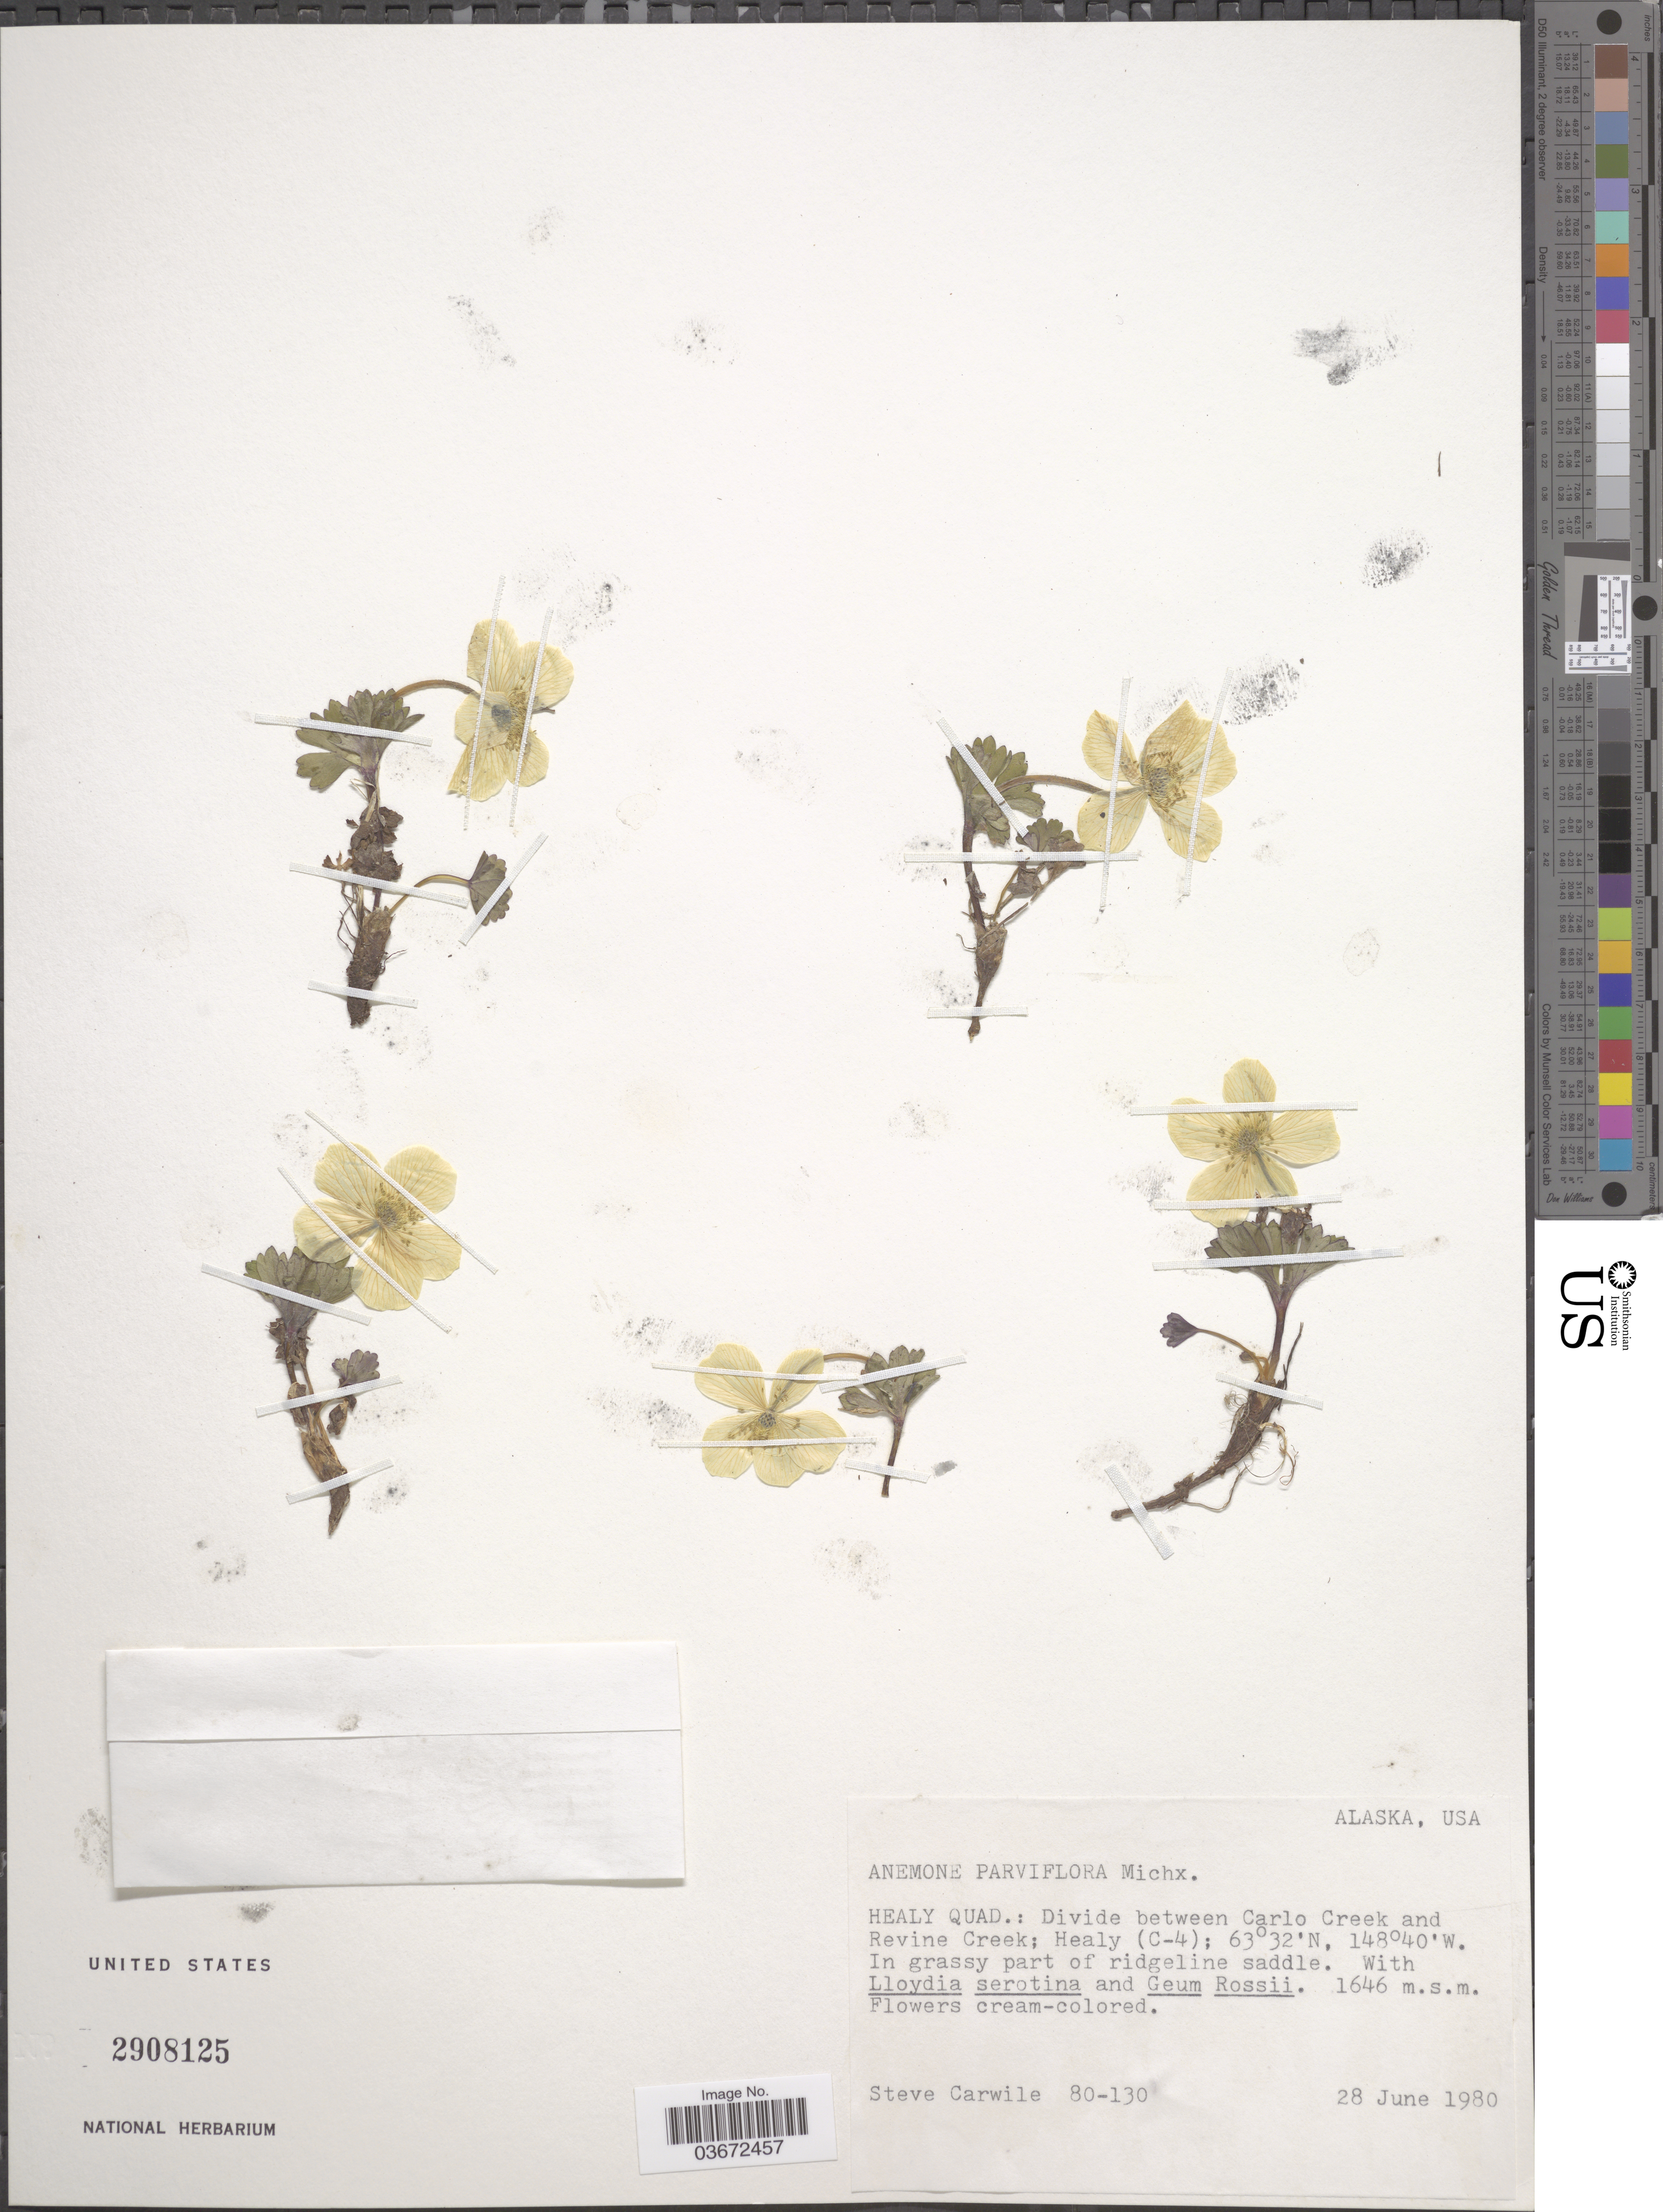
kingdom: Plantae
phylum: Tracheophyta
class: Magnoliopsida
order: Ranunculales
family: Ranunculaceae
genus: Anemone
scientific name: Anemone parviflora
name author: Michx.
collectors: S. Carwile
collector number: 80-130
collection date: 1980-06-28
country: United States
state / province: Alaska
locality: Healy Quad.: Divide between Carlo Creek and Revine Creek; Healy (C-4).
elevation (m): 1646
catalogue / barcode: US 2908125